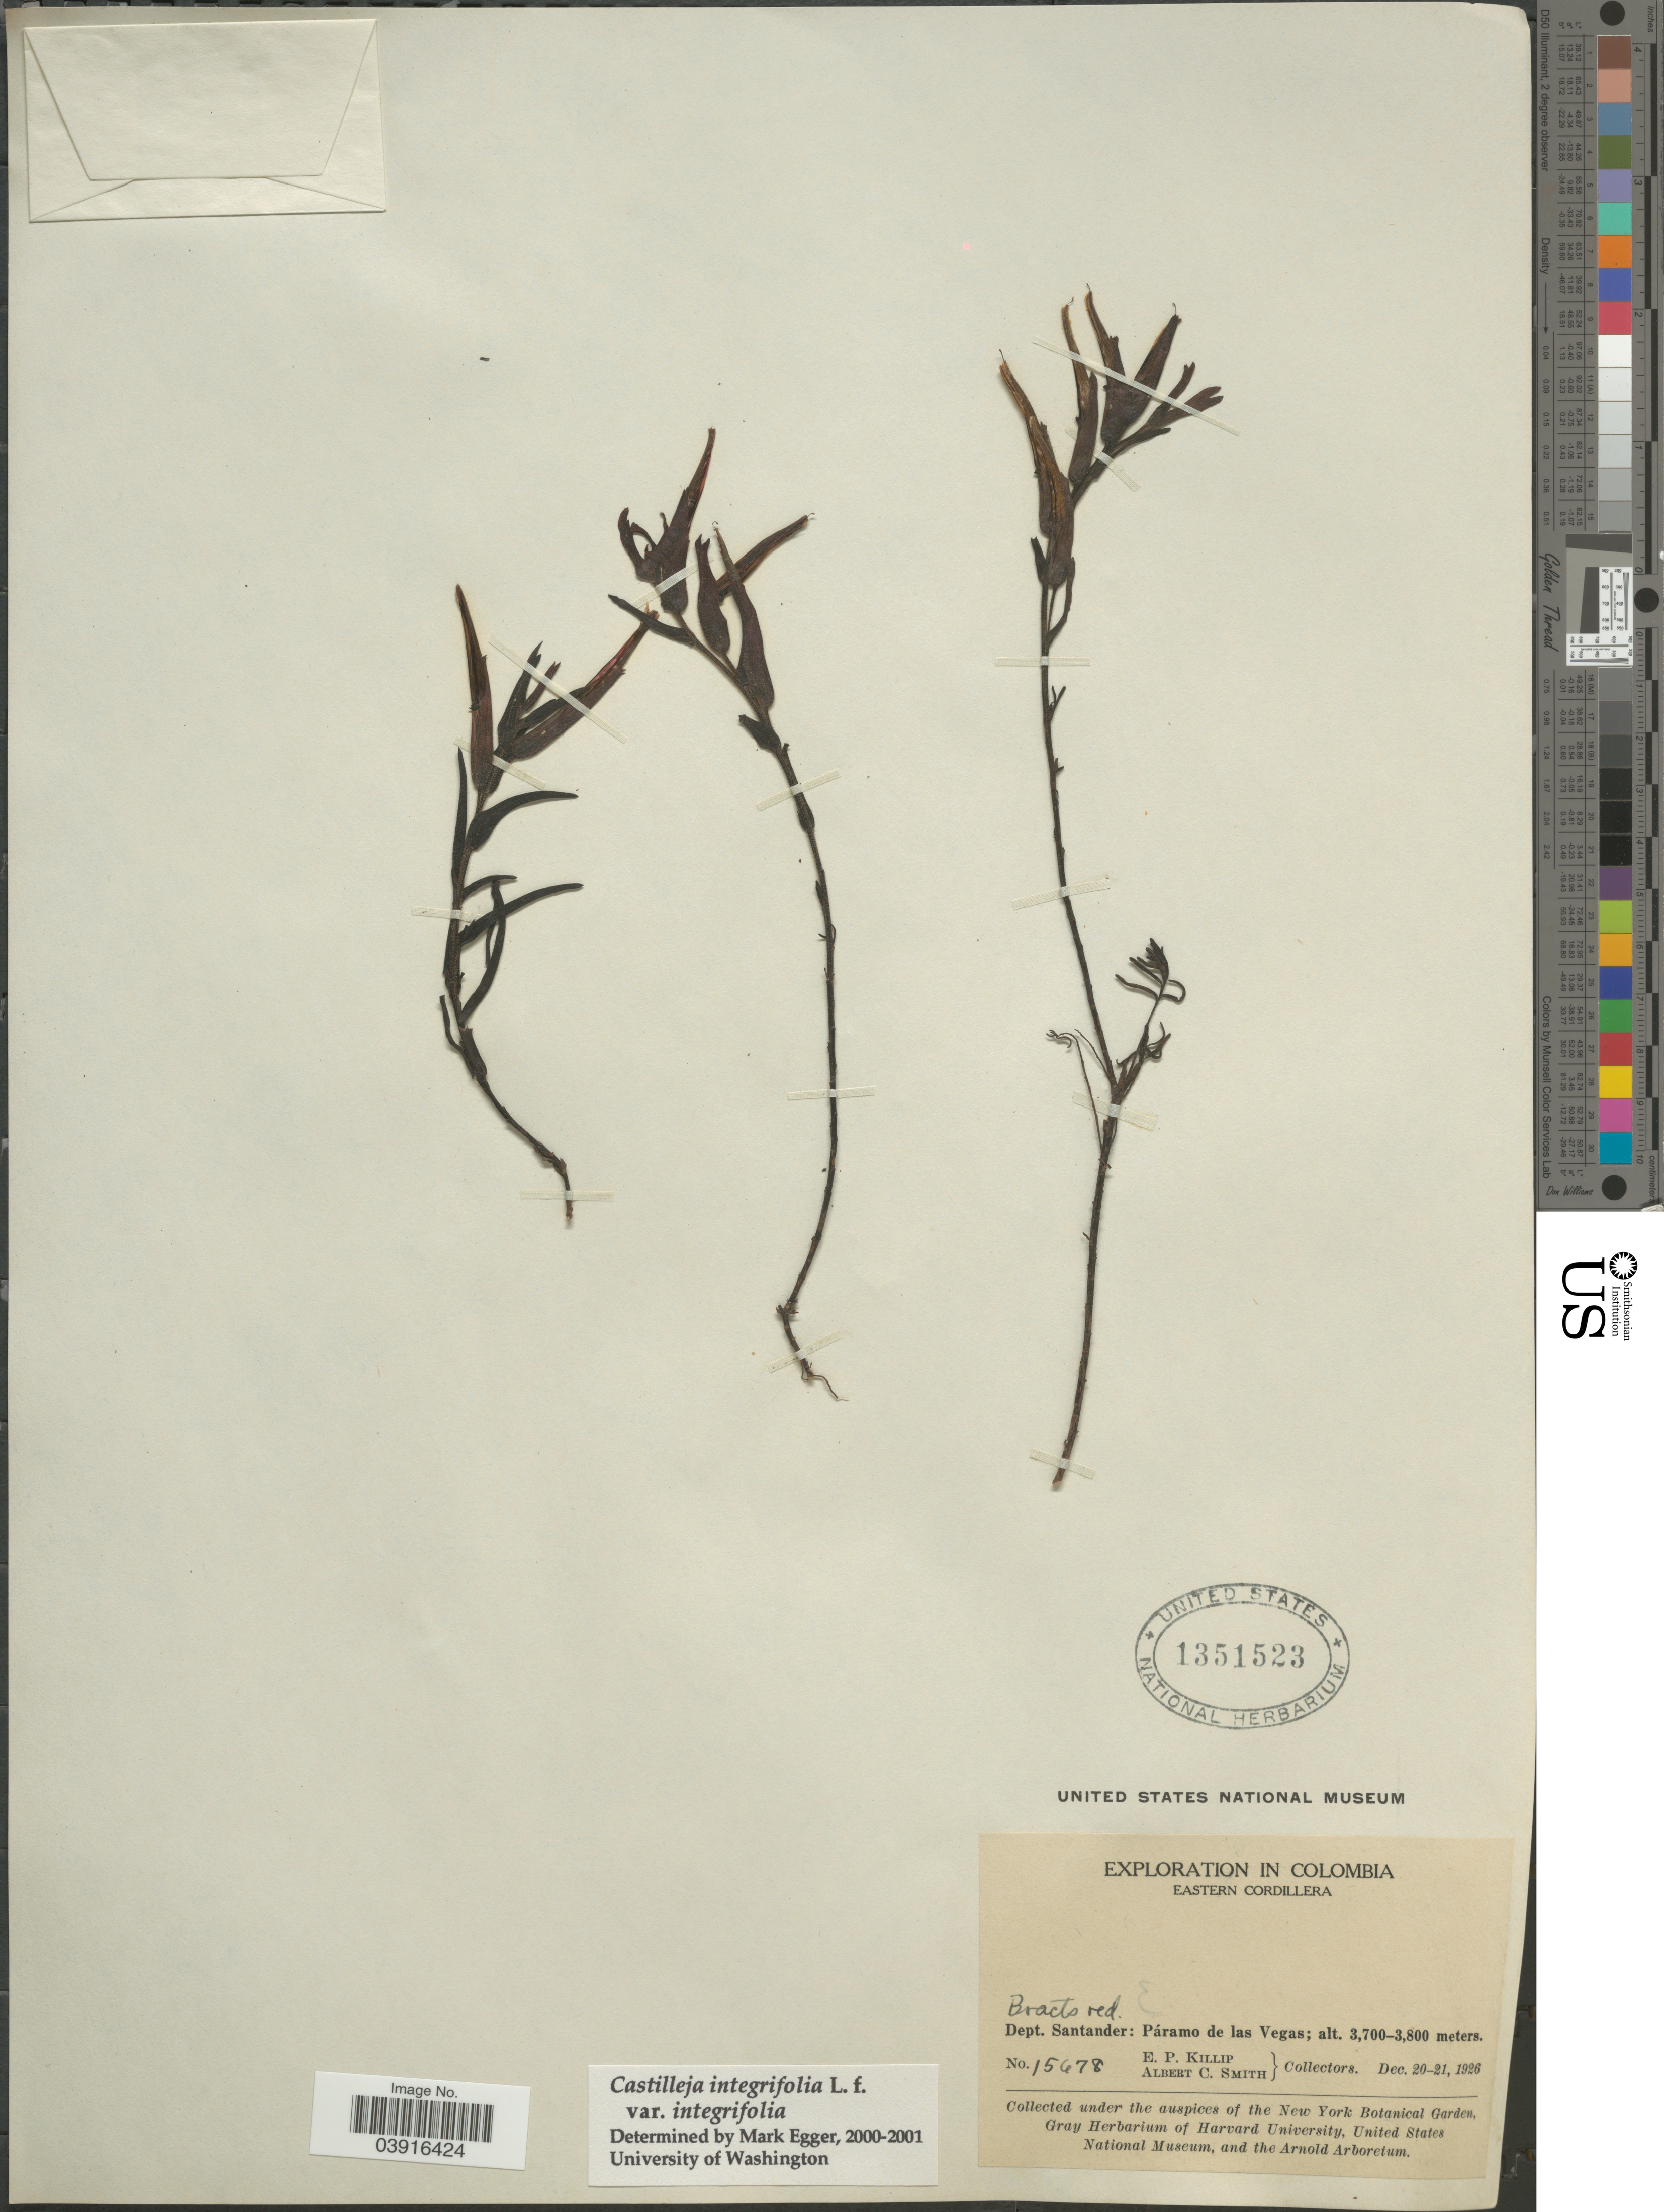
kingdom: Plantae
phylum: Tracheophyta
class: Magnoliopsida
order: Lamiales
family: Orobanchaceae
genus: Castilleja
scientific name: Castilleja integrifolia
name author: L. f.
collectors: E. P. Killip & A. C. Smith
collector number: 15678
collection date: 1926-12-20/1926-12-21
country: Colombia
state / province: Santander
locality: Eastern Cordillera. Dept. Santander: Páramo de las Vegas.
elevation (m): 3700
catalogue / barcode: US 1351523